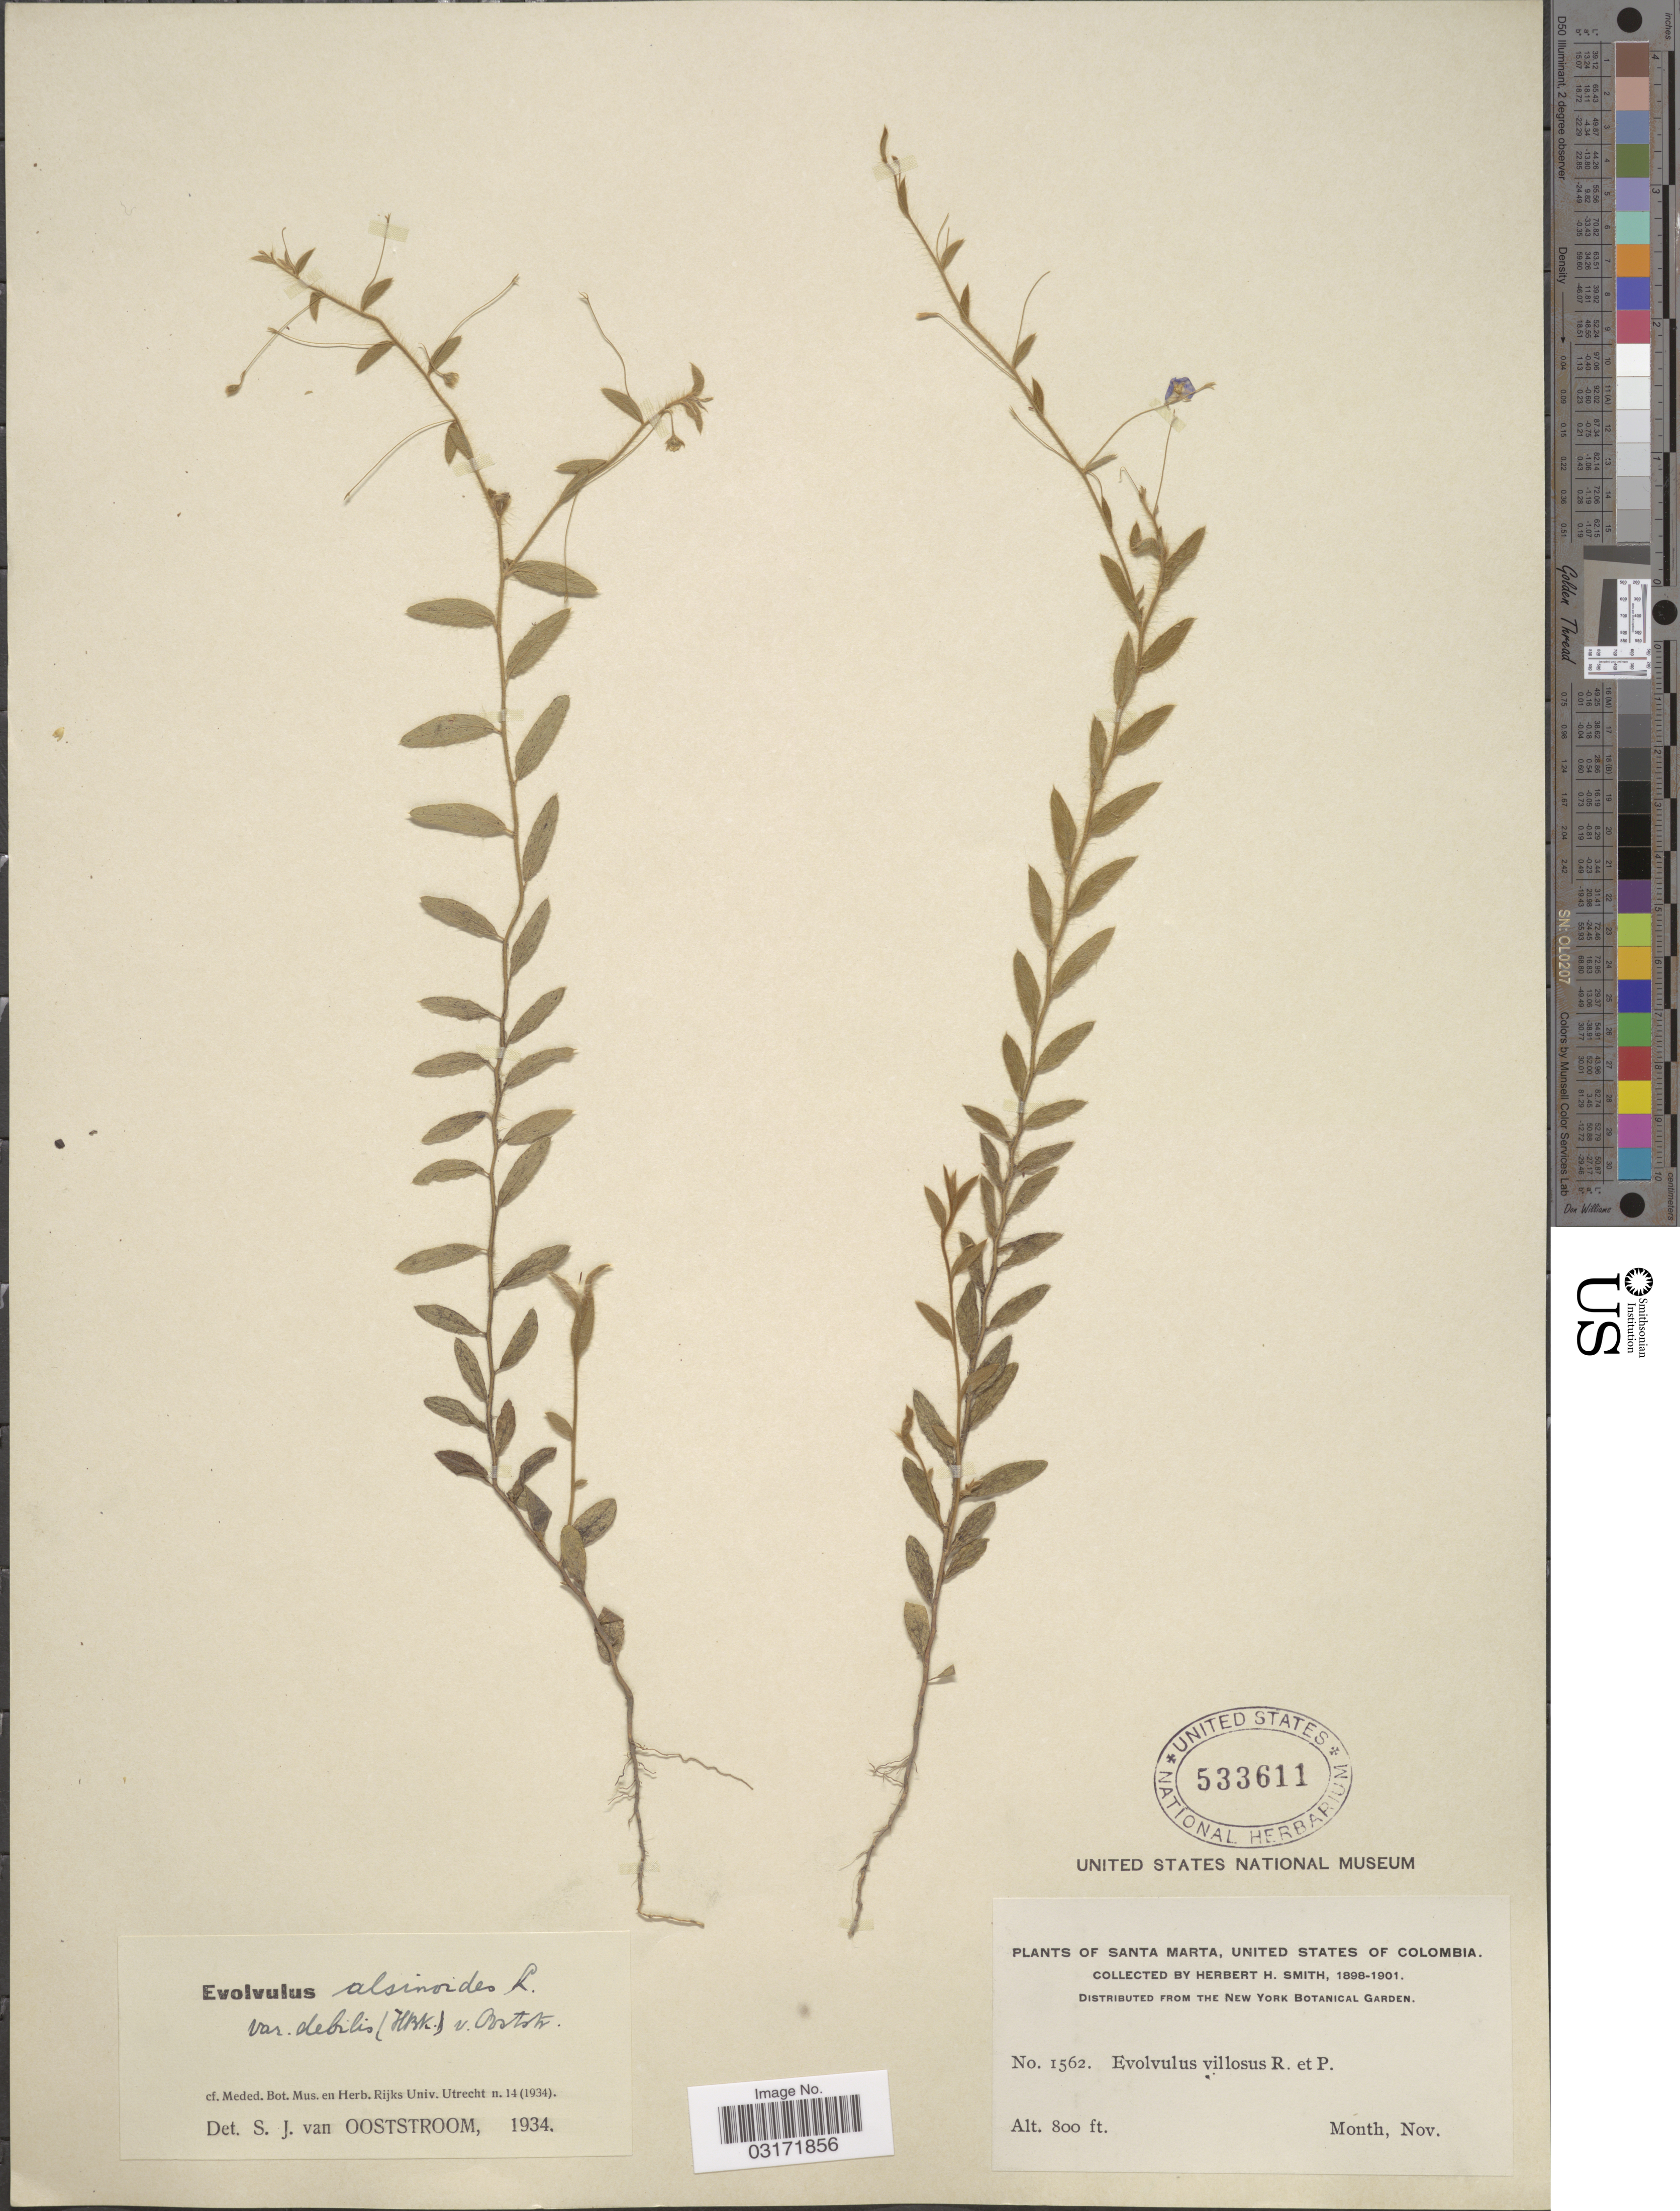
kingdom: Plantae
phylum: Tracheophyta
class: Magnoliopsida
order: Solanales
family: Convolvulaceae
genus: Evolvulus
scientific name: Evolvulus alsinoides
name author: (L.) L.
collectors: Herbert H. Smith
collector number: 1562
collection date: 1898-11/1901-11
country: Colombia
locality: Santa Marta, United States of Colombia.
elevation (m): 244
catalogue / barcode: US 533611